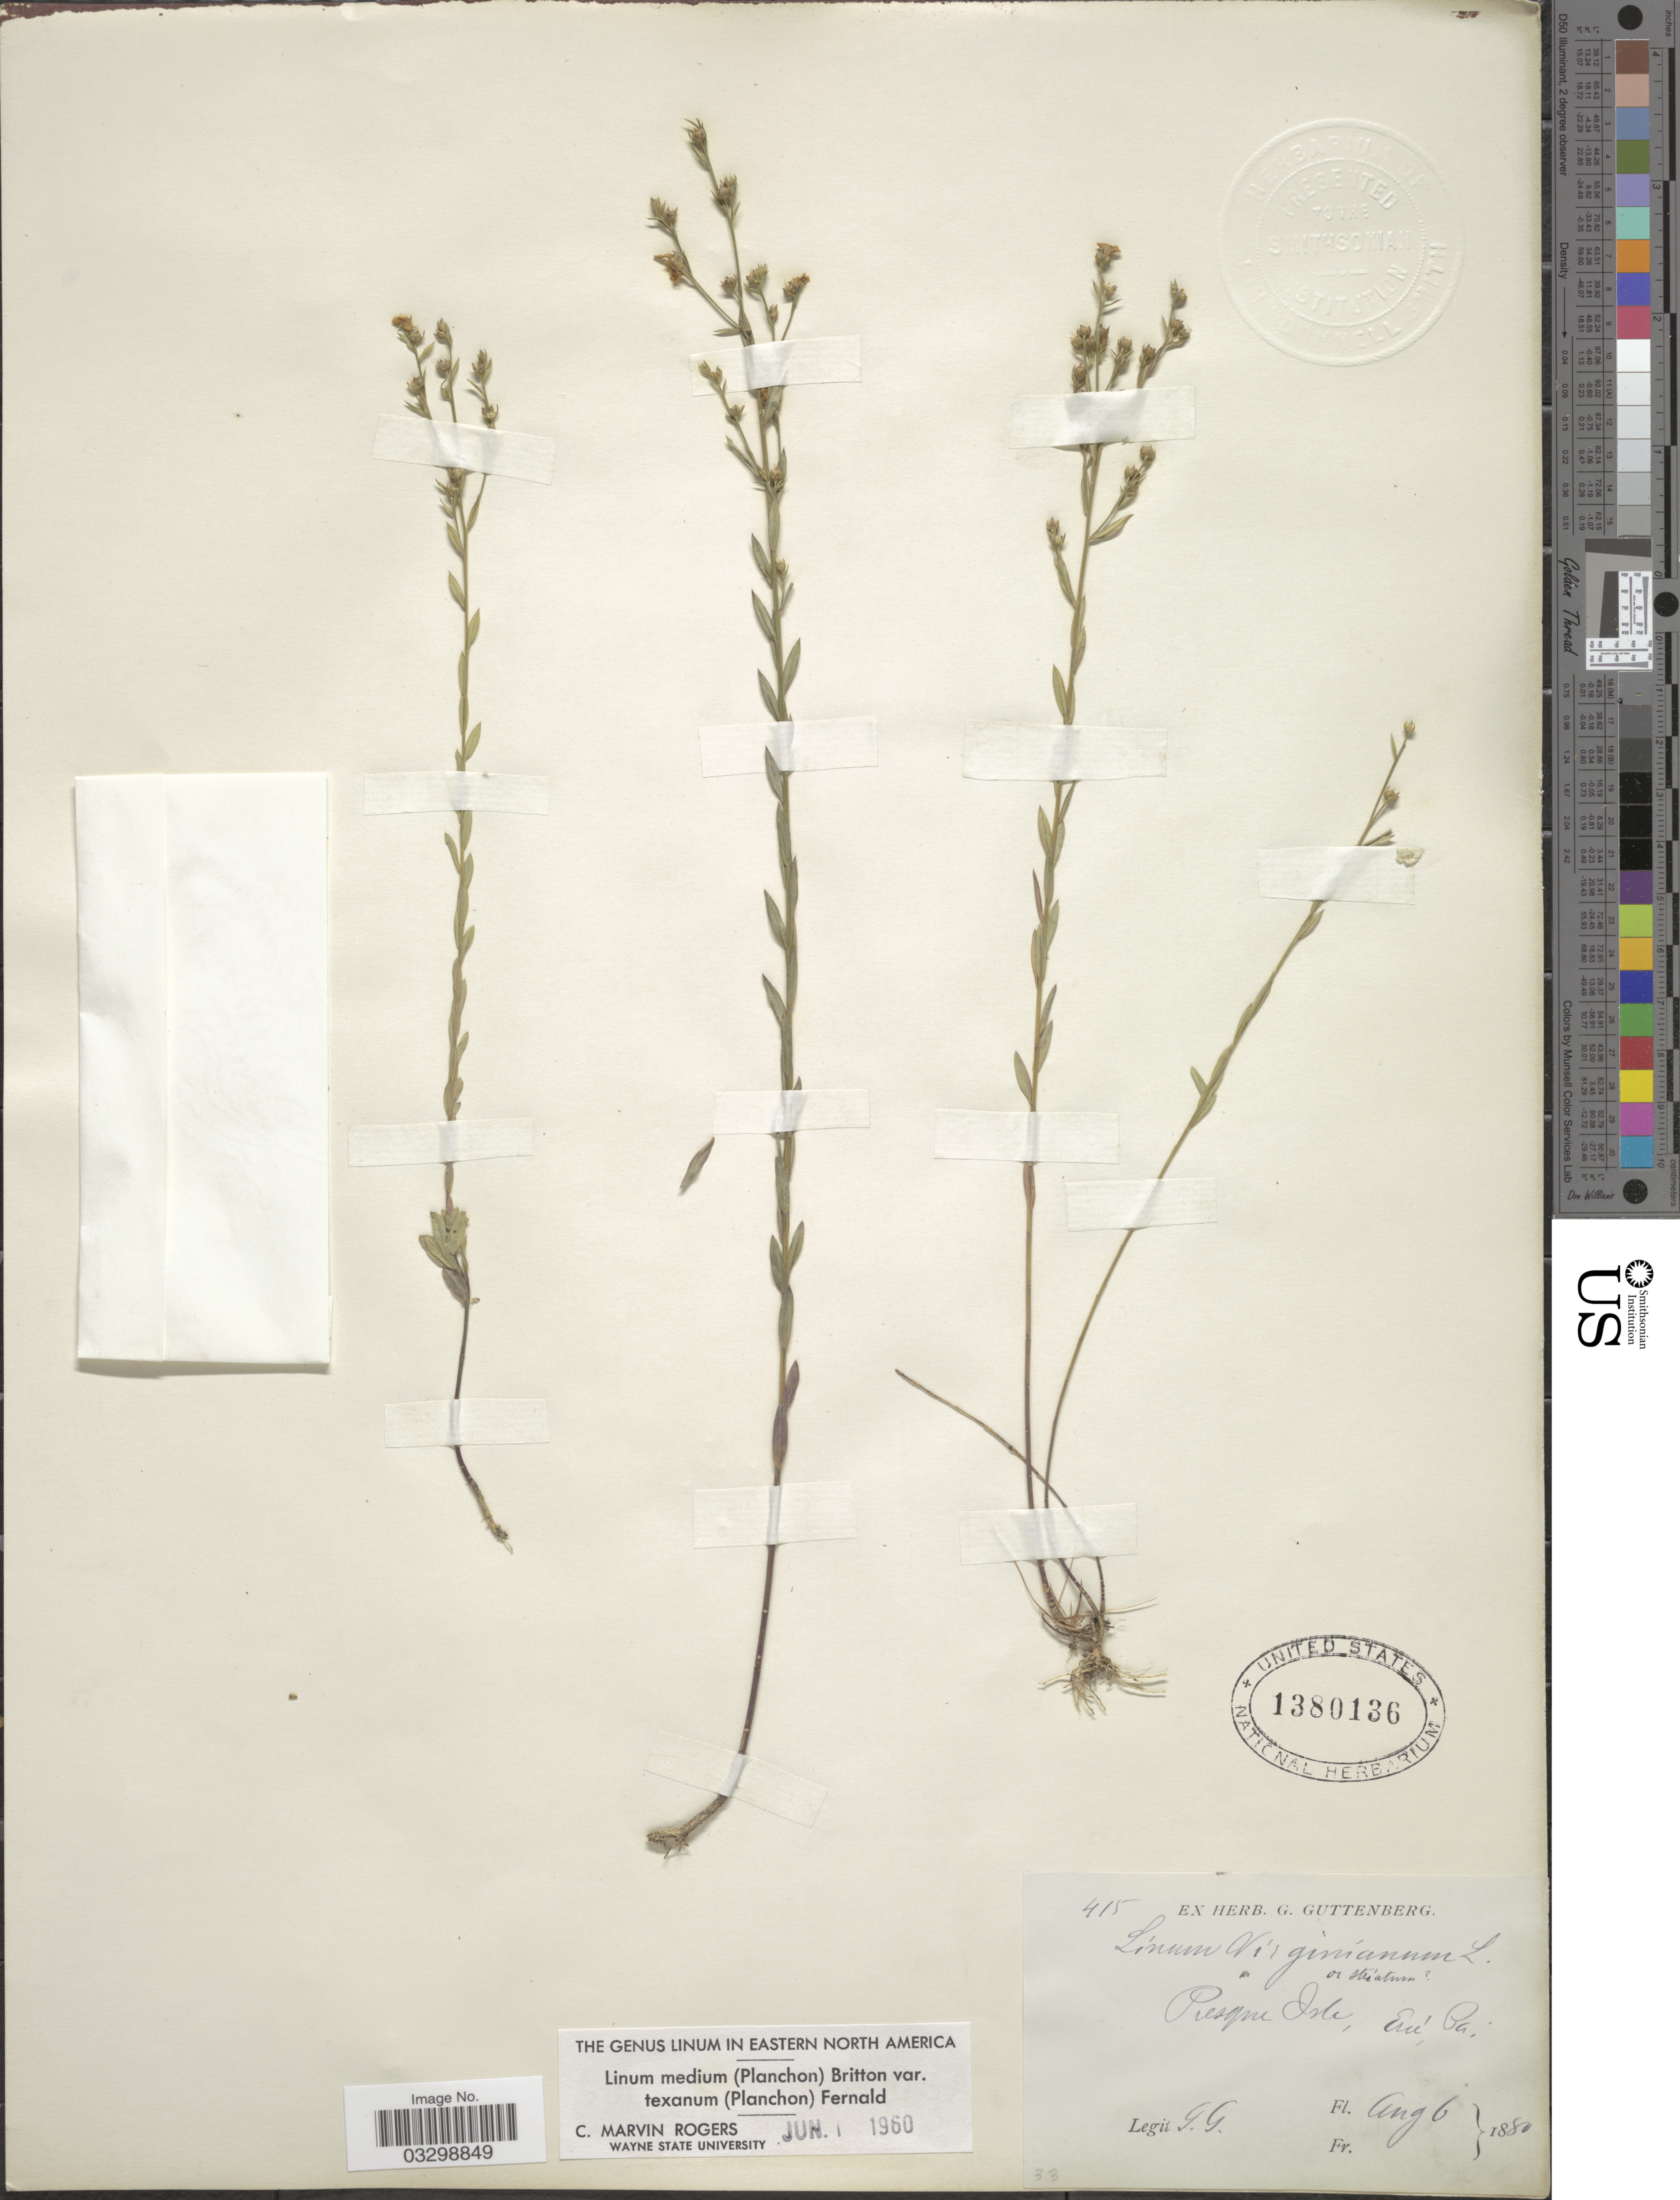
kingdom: Plantae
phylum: Tracheophyta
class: Magnoliopsida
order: Malpighiales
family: Linaceae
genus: Linum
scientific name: Linum medium var. texanum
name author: (Planch.) Fernald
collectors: G. Guttenberg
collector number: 415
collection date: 1880-08-06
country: United States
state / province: Pennsylvania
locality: Presque Isle, Erie.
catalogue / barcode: US 1380136